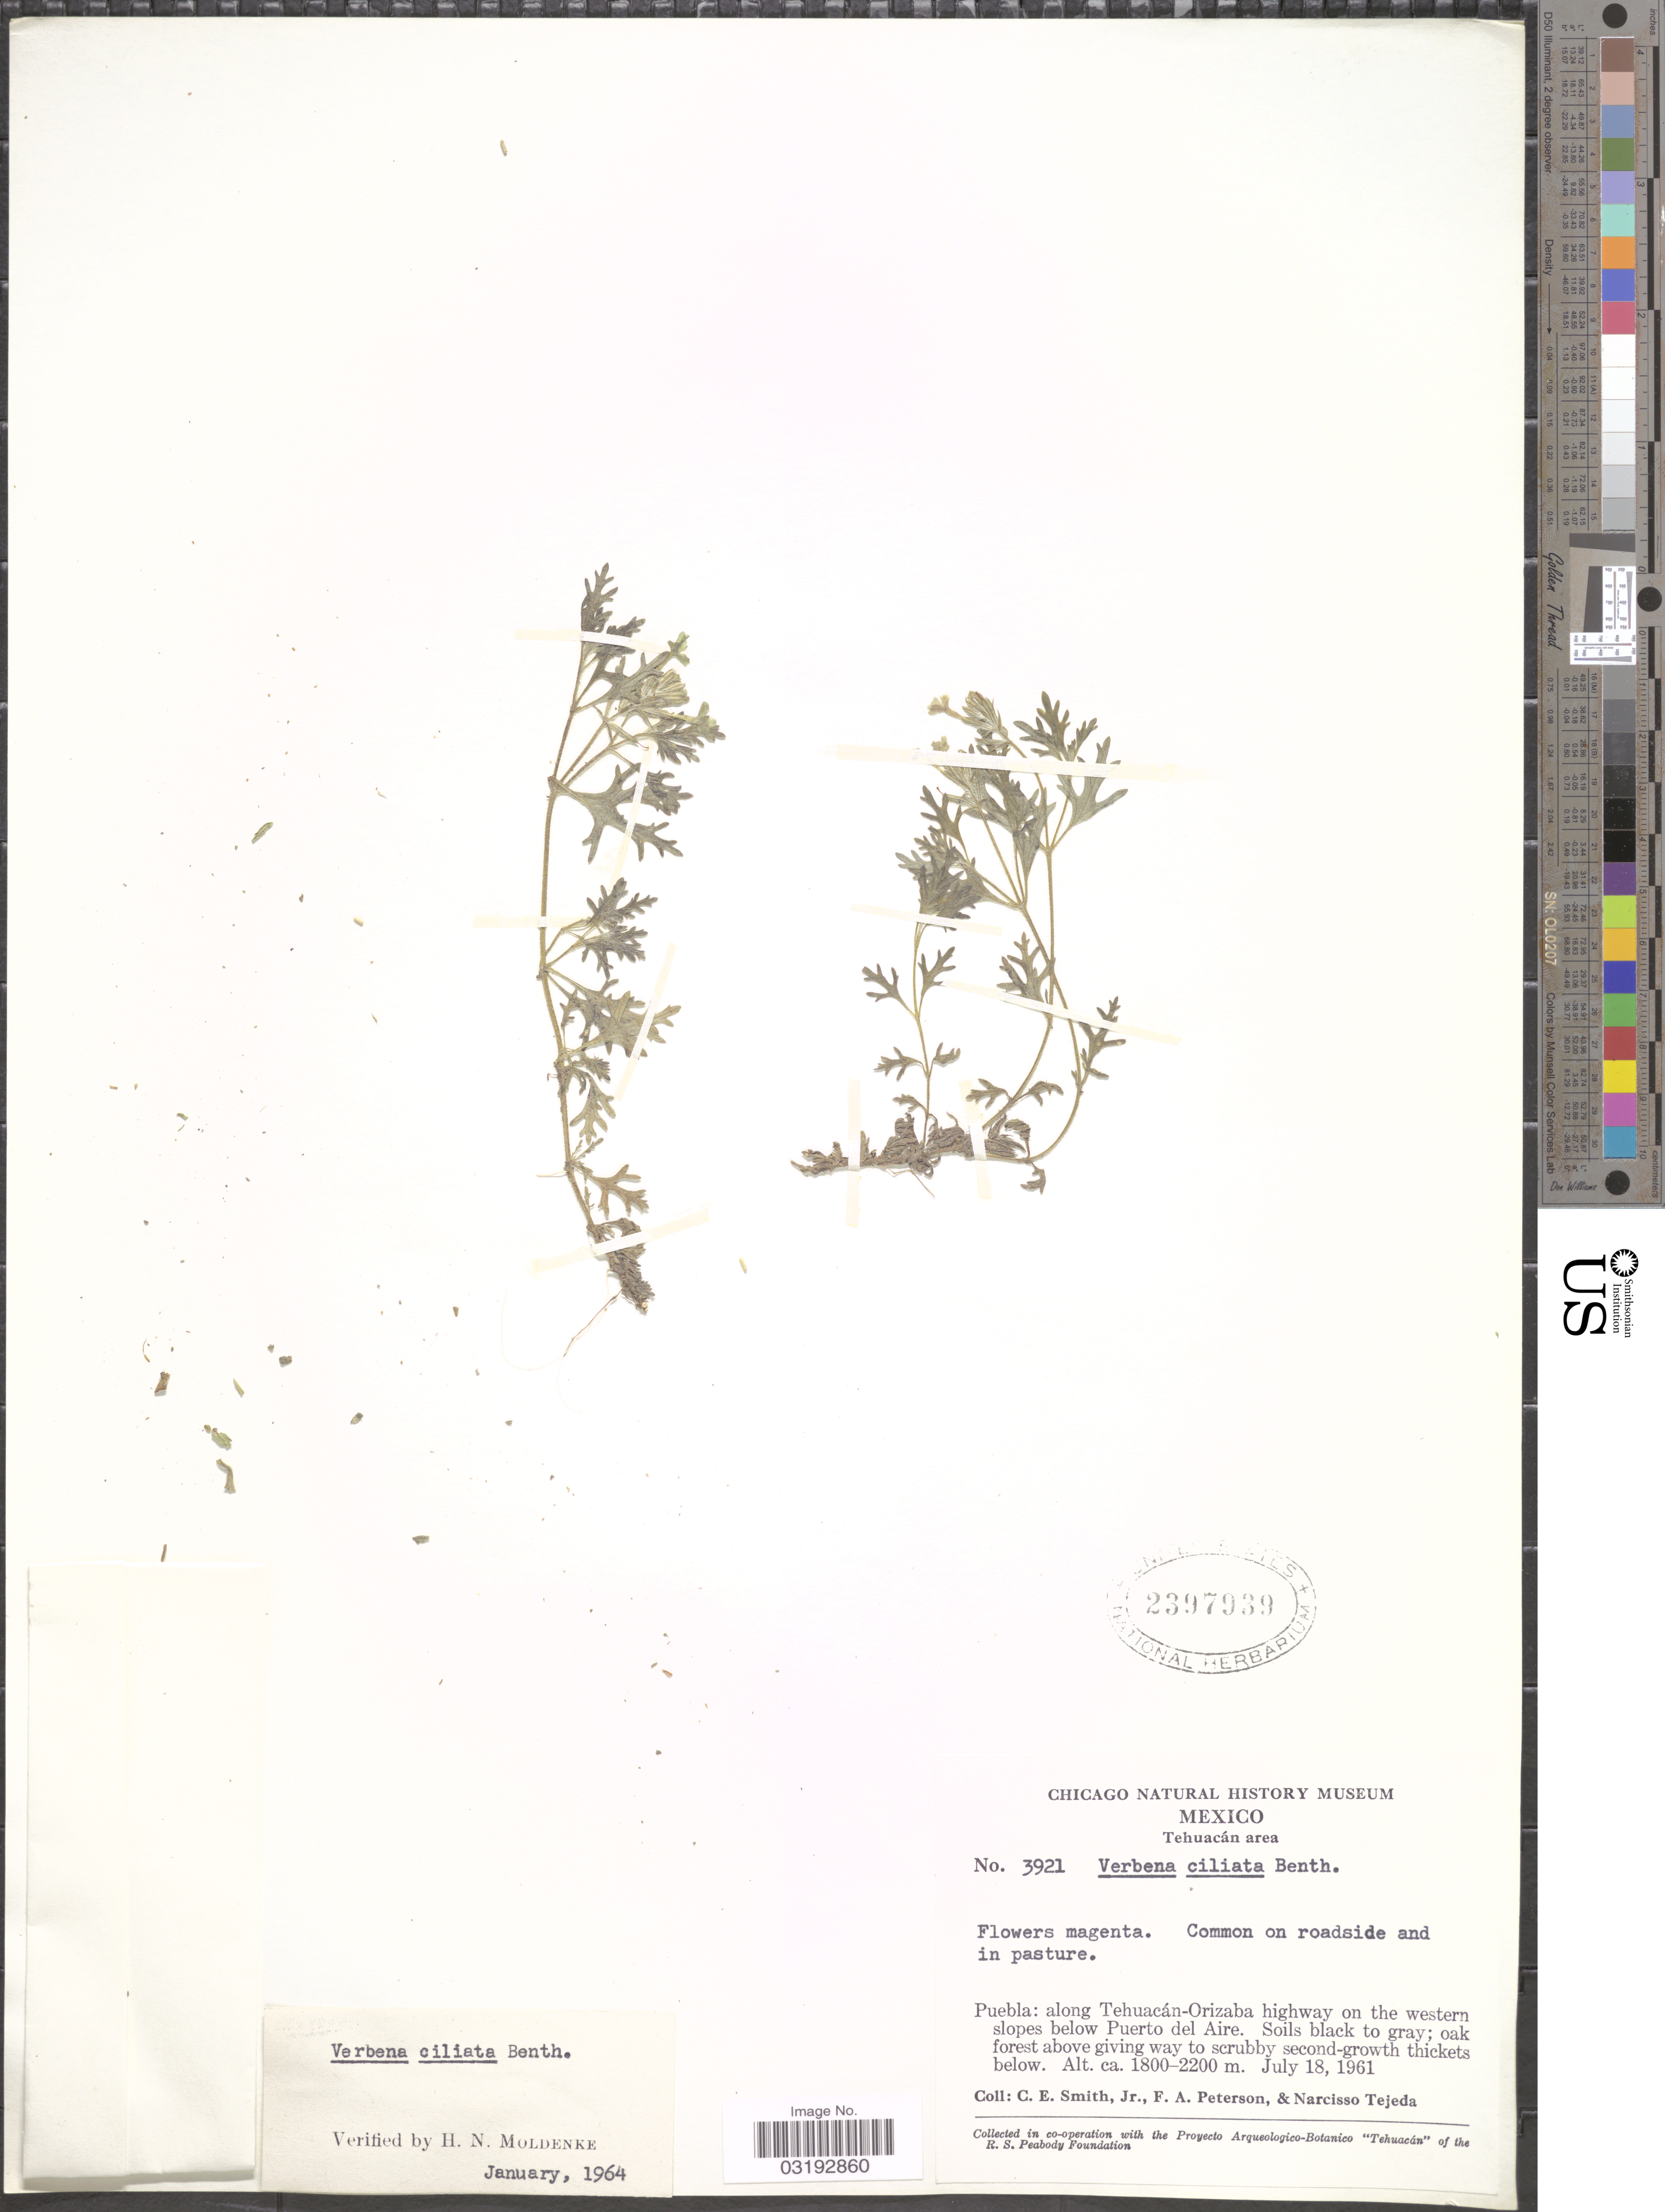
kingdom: Plantae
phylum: Tracheophyta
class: Magnoliopsida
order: Lamiales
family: Verbenaceae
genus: Verbena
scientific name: Verbena ciliata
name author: Benth.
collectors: C. E. Smith Jr., F. A. Peterson & N. Tejeda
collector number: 3921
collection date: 1961-07-18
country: Mexico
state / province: Puebla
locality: Tehuacán area. Along Tehuacán-Orizaba highway on the western slopes below Puerto del Aire.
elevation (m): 1800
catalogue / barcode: US 2397939